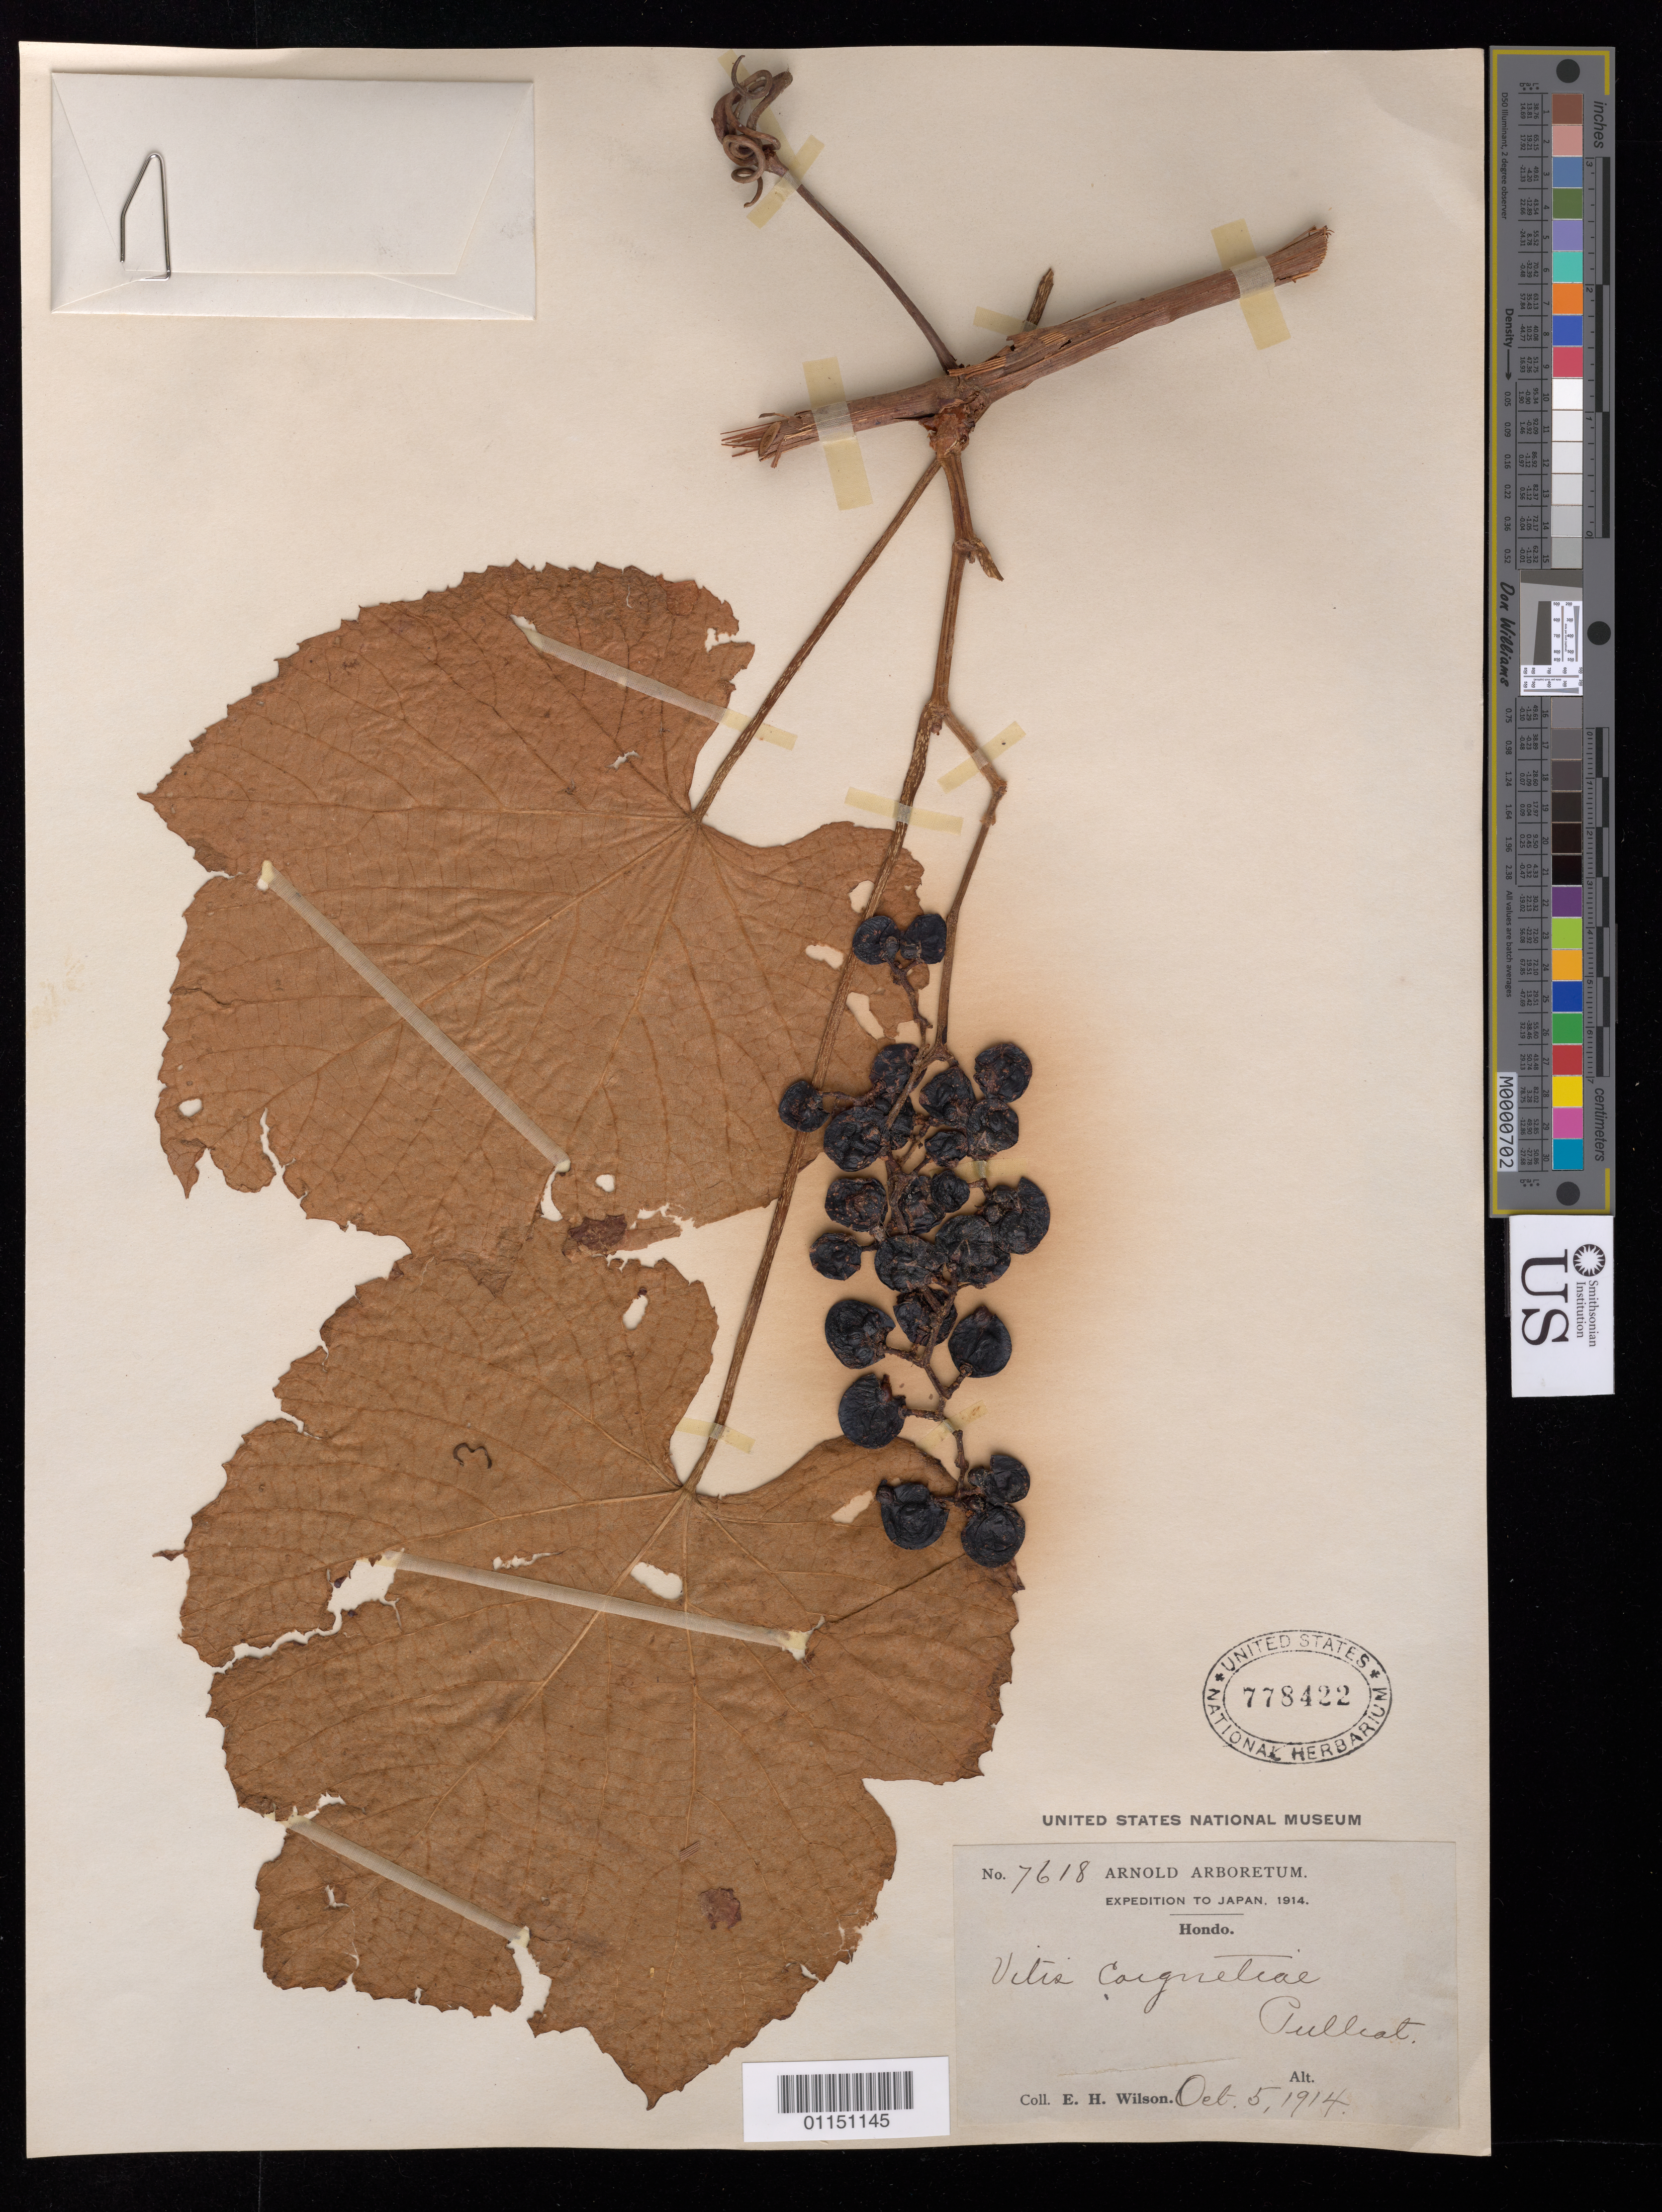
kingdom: Plantae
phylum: Tracheophyta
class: Magnoliopsida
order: Vitales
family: Vitaceae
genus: Vitis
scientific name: Vitis coignetiae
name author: Pulliat ex Planch.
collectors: E. H. Wilson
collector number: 7618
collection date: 1914-10-05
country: Japan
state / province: Kumamoto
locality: Hondo.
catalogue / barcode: US 778422